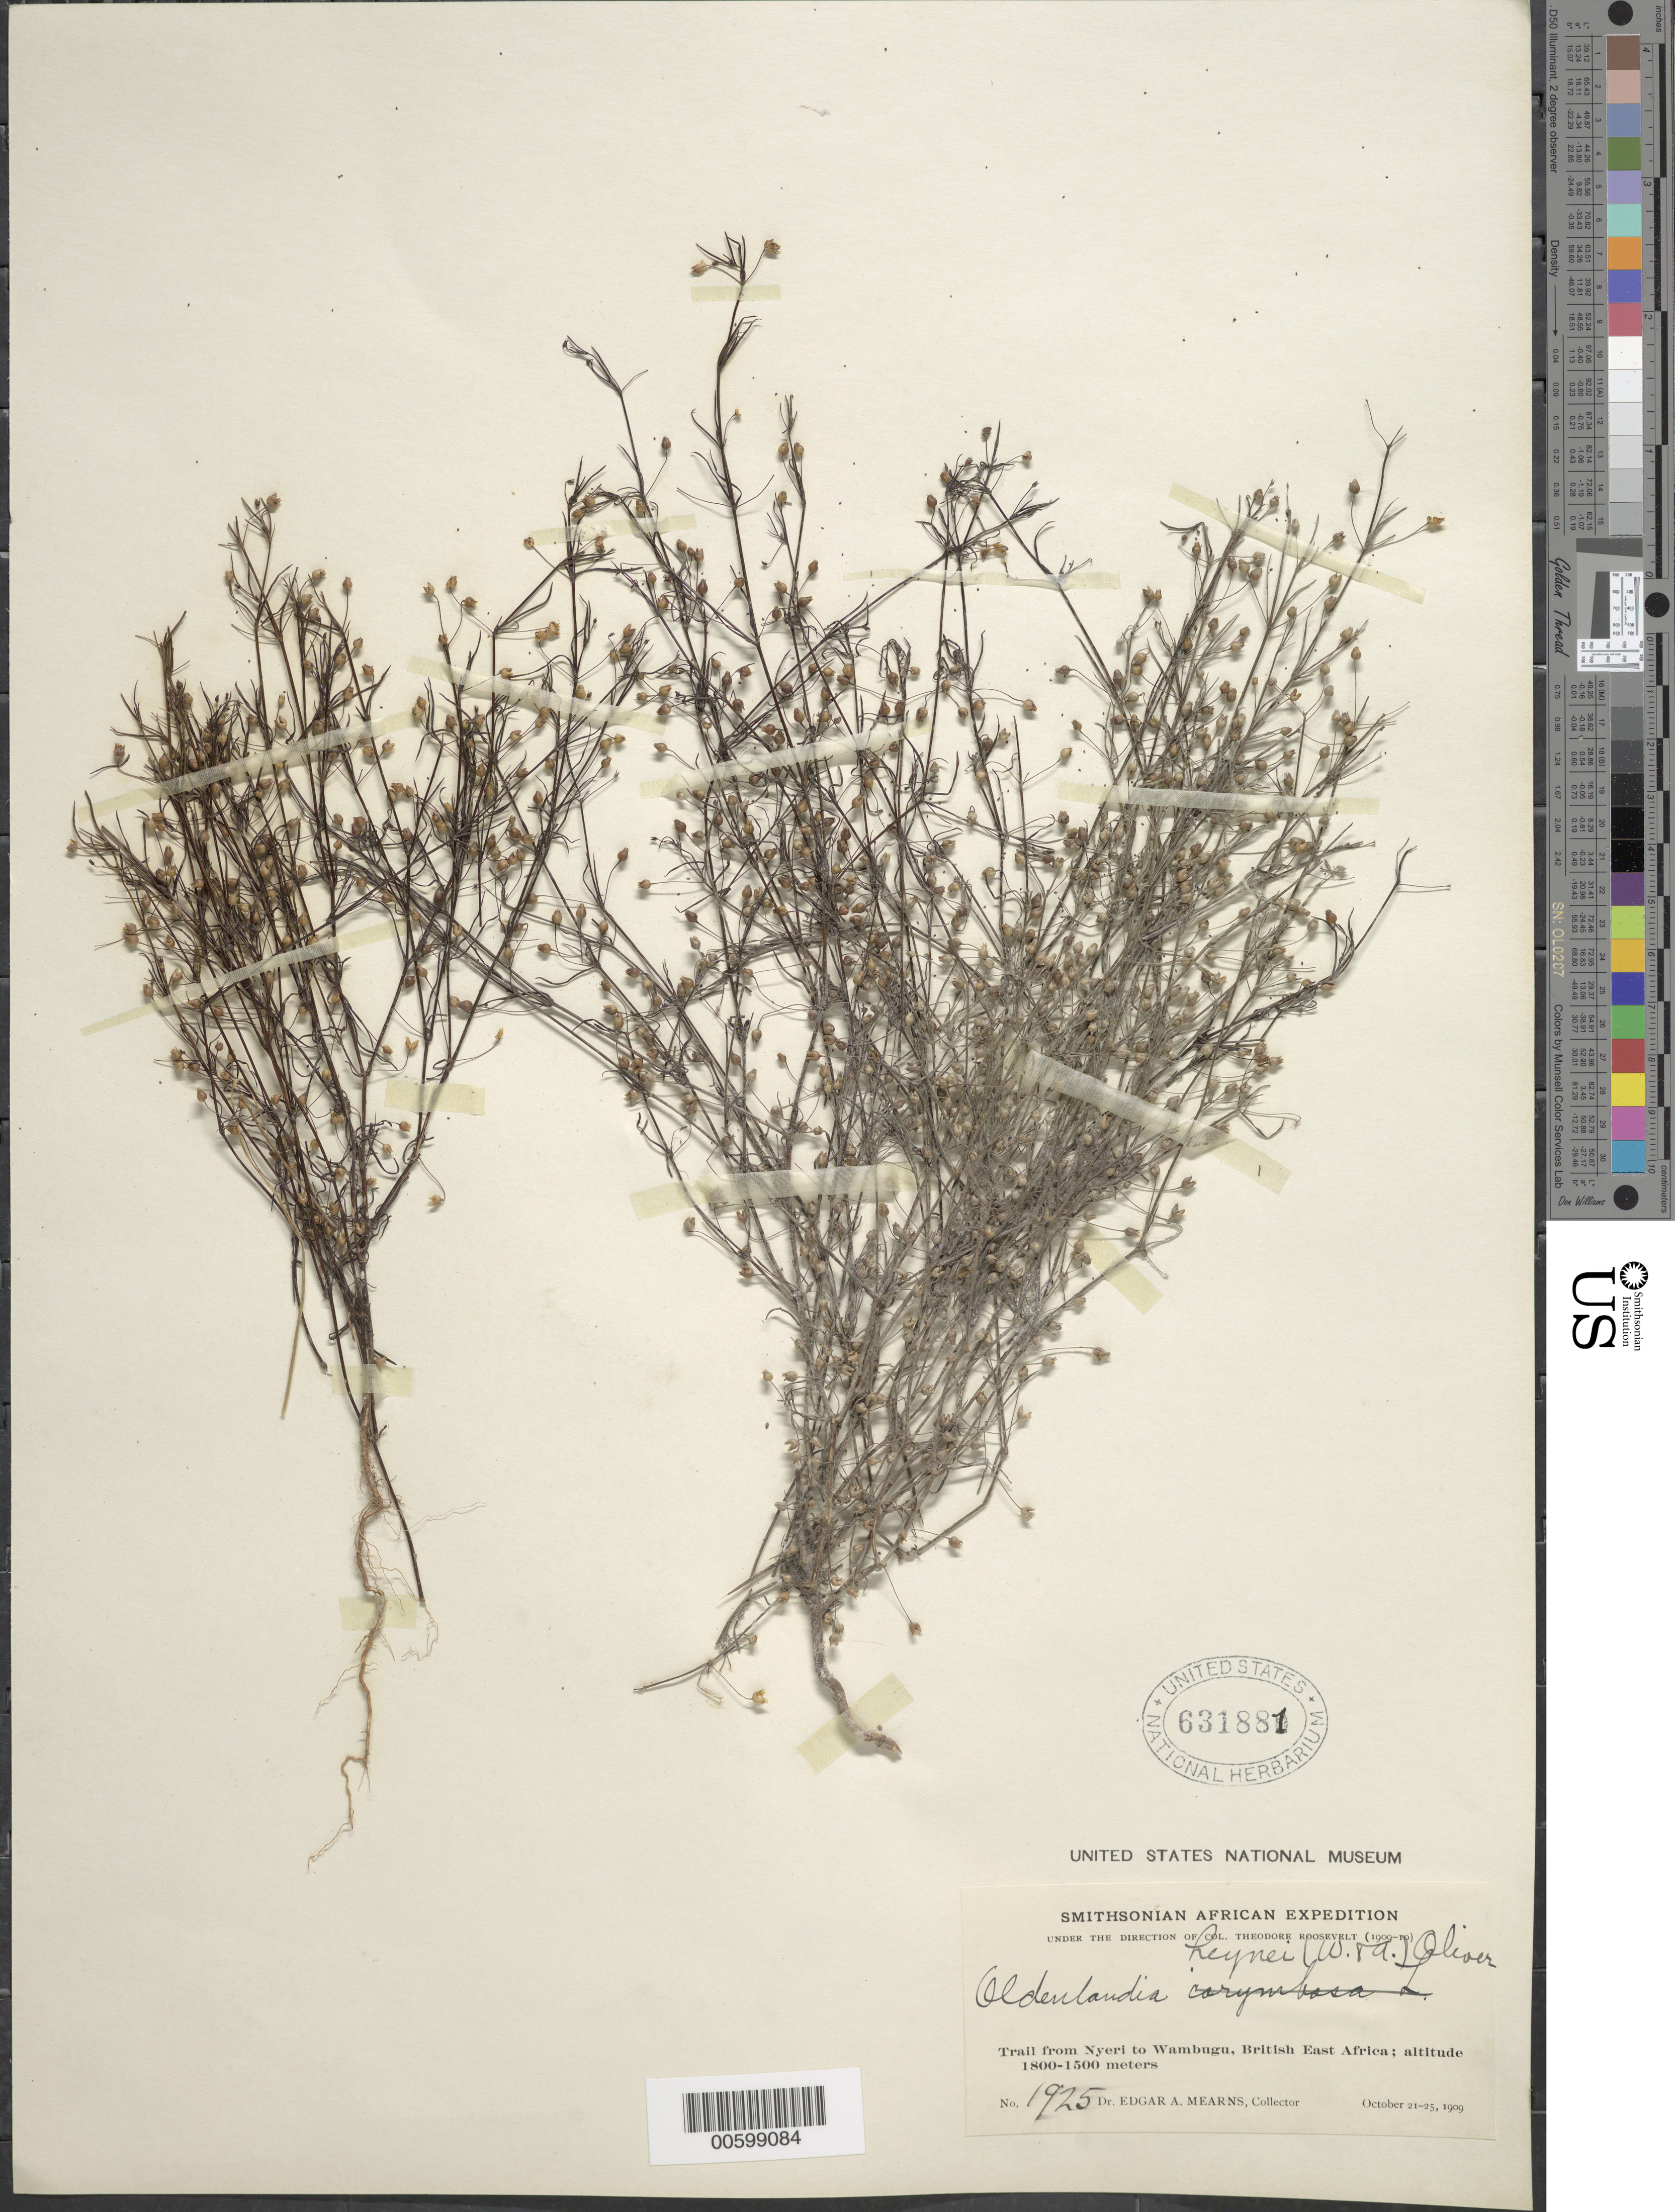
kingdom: Plantae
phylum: Tracheophyta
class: Magnoliopsida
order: Gentianales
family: Rubiaceae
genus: Oldenlandia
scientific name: Oldenlandia herbacea var. herbacea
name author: (L.) Roxb.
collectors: E. A. Mearns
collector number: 1925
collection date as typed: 21 Oct 1909 to 25 Oct 1909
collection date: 1909-10-21/1909-10-25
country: Kenya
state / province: Nyeri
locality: Trail from Nyeri to Wambugu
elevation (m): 1800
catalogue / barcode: US 631881